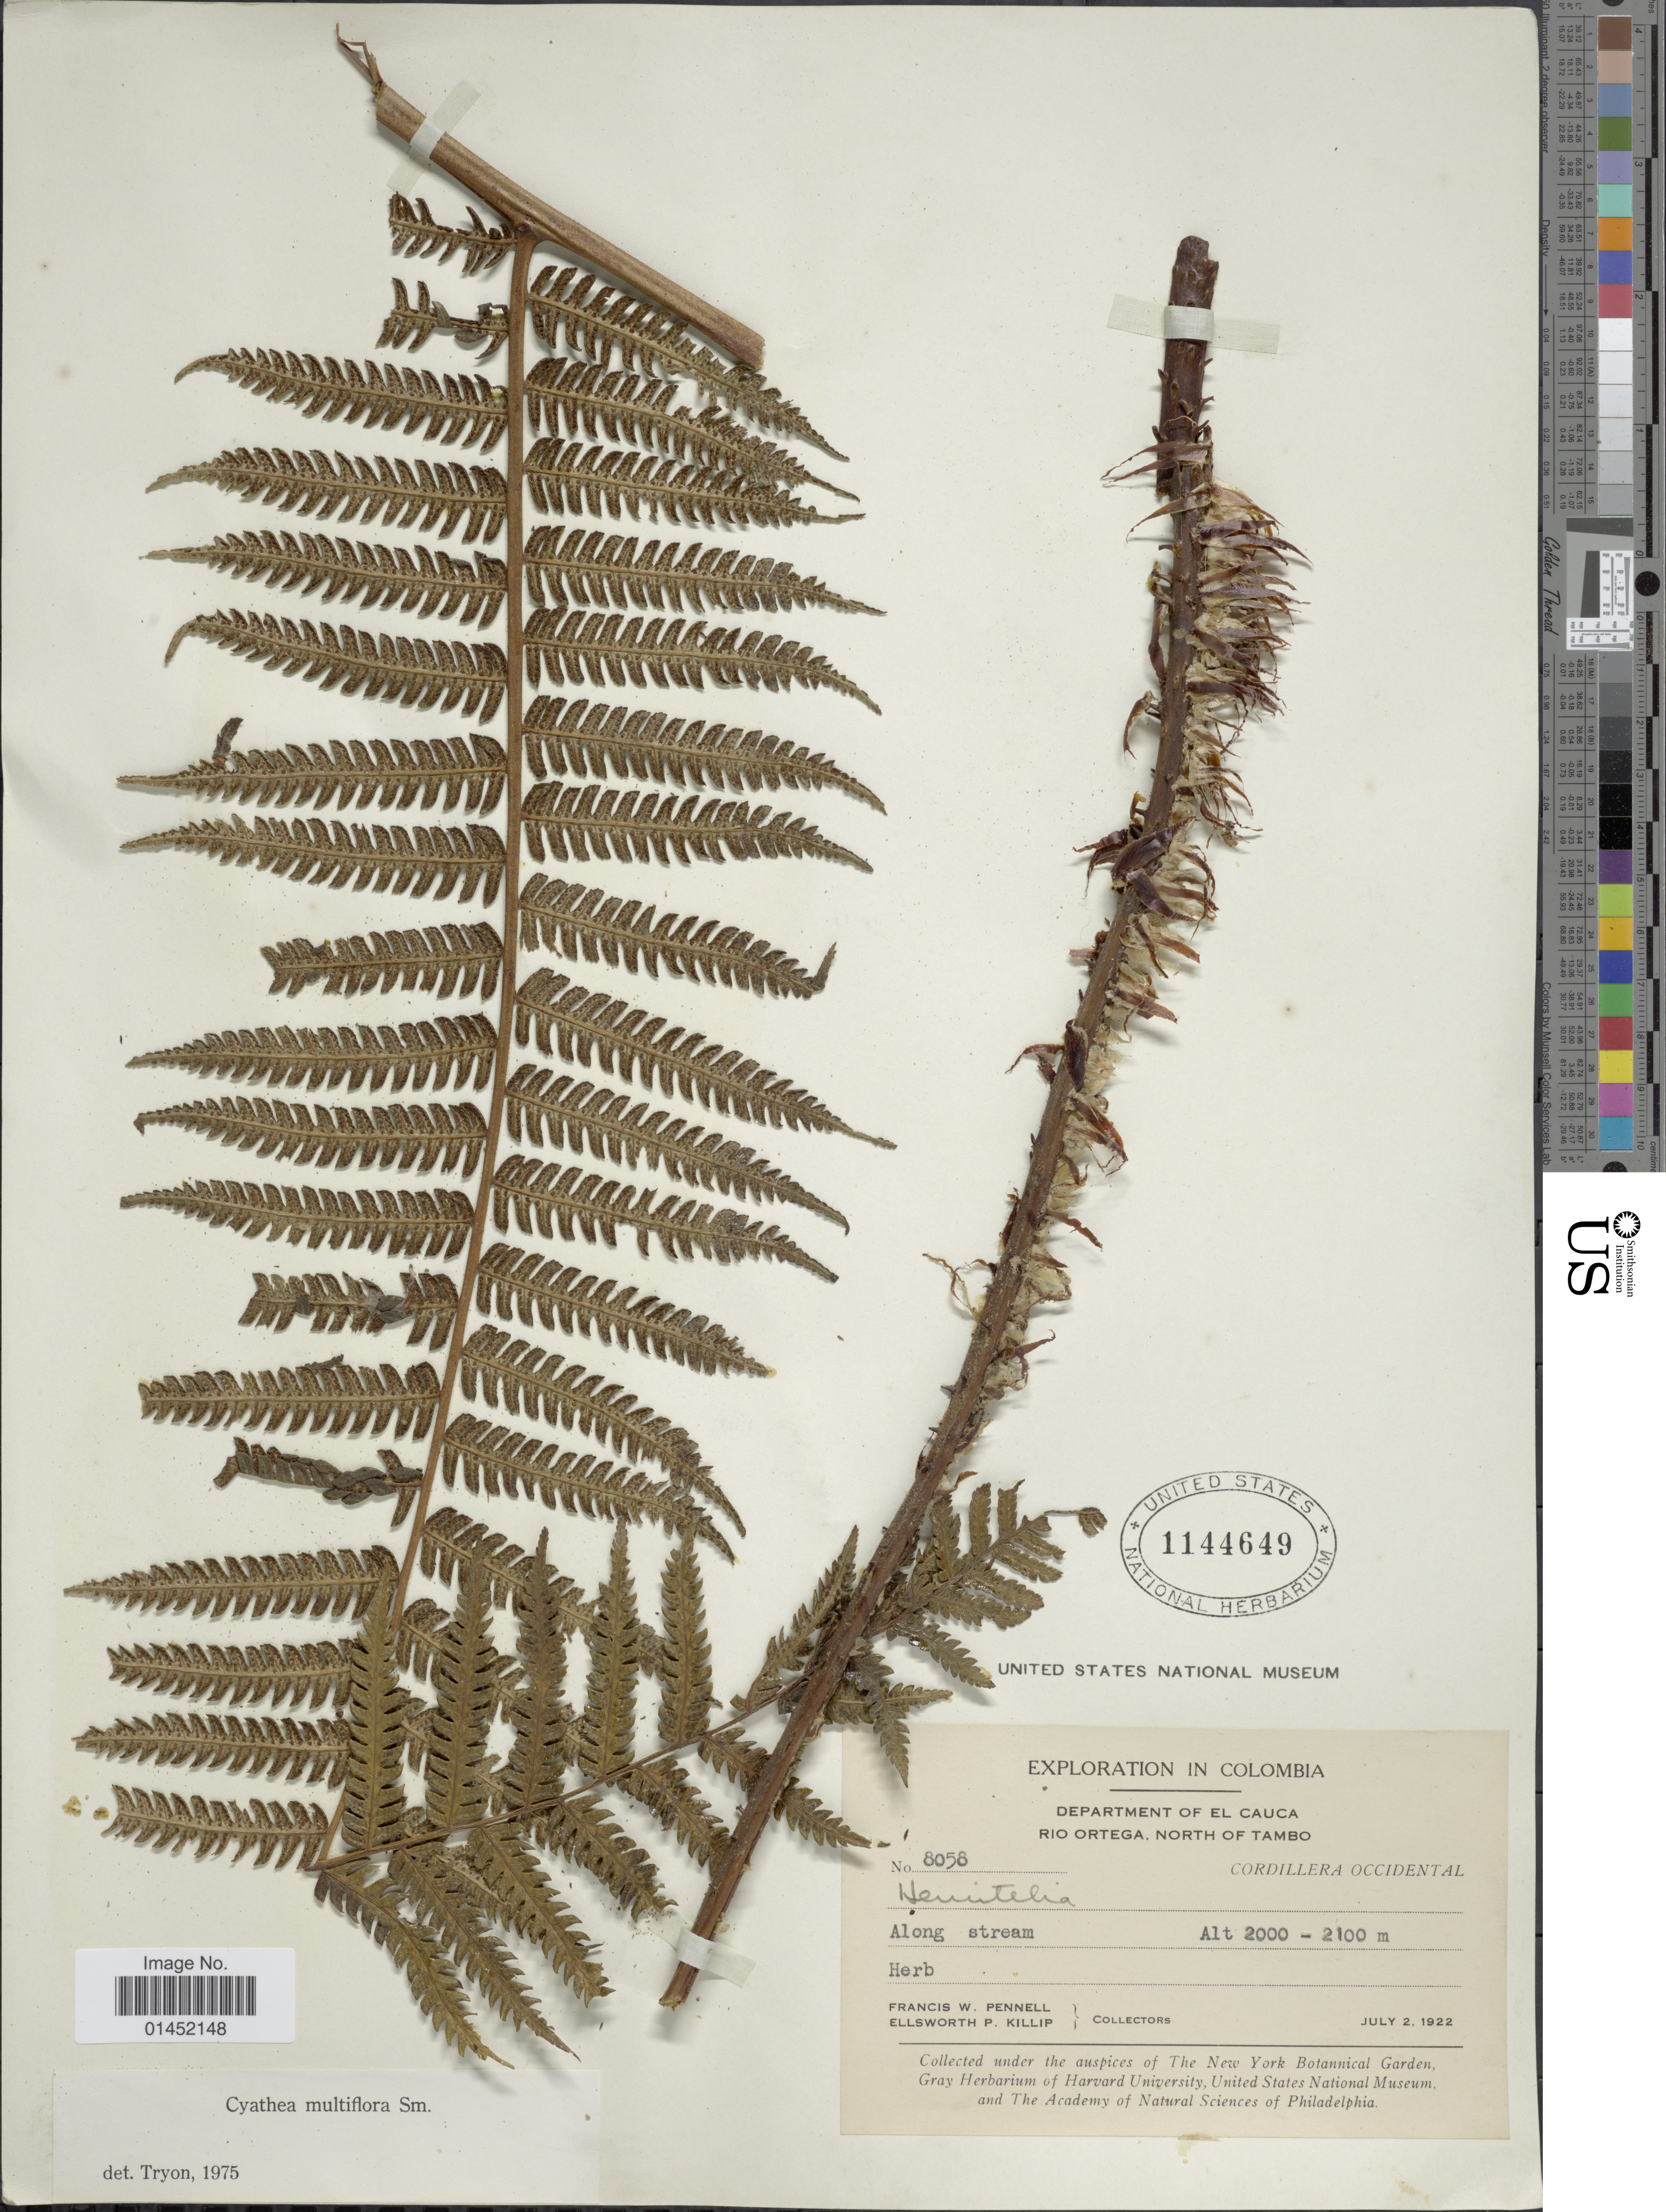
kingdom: Plantae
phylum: Tracheophyta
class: Polypodiopsida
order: Cyatheales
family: Cyatheaceae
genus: Cyathea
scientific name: Cyathea multiflora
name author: Sm.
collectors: F. W. Pennell & E. P. Killip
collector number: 8058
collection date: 1922-07-02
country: Colombia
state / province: Valle del Cauca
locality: Departmetn of El Cauca Rio Ortega, North of Tambo, Cordillera Occidental, Along stream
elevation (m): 2000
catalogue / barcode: US 1144649